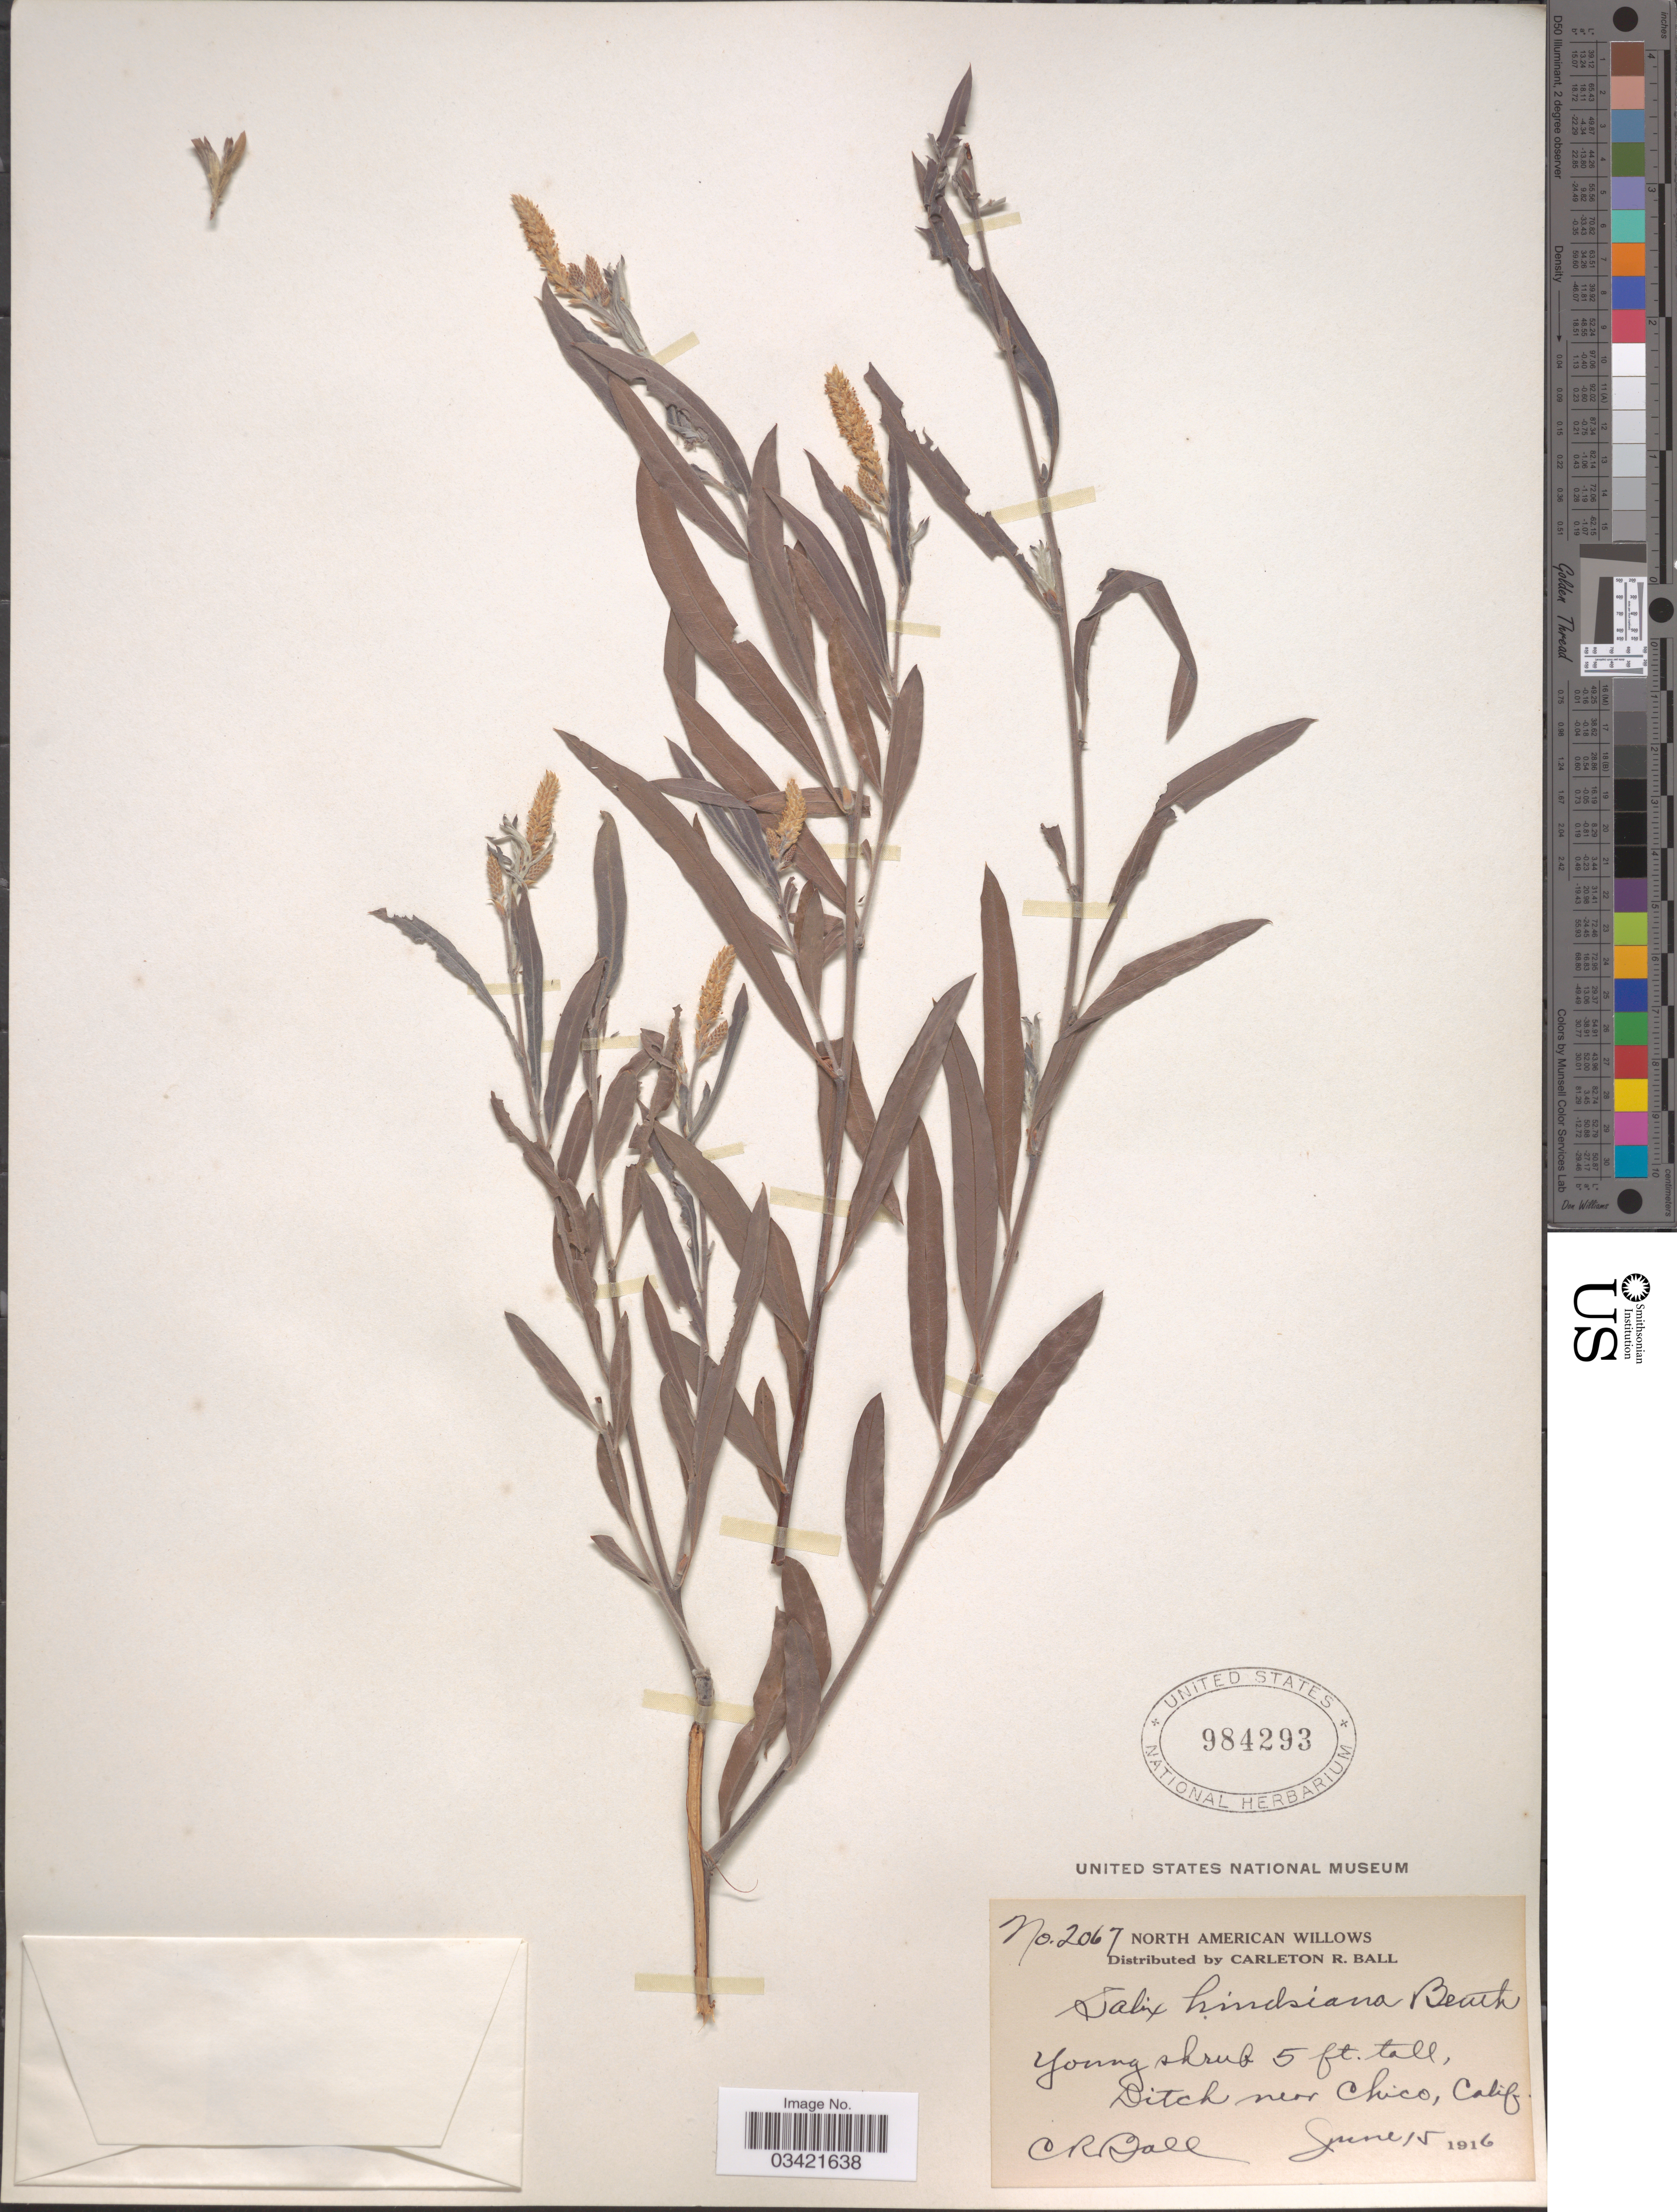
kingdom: Plantae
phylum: Tracheophyta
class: Magnoliopsida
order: Malpighiales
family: Salicaceae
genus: Salix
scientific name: Salix hindsiana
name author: Benth.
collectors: C. R. Ball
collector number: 2067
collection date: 1916-06-15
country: United States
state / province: California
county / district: Butte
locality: Ditch near Chico.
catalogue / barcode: US 984293